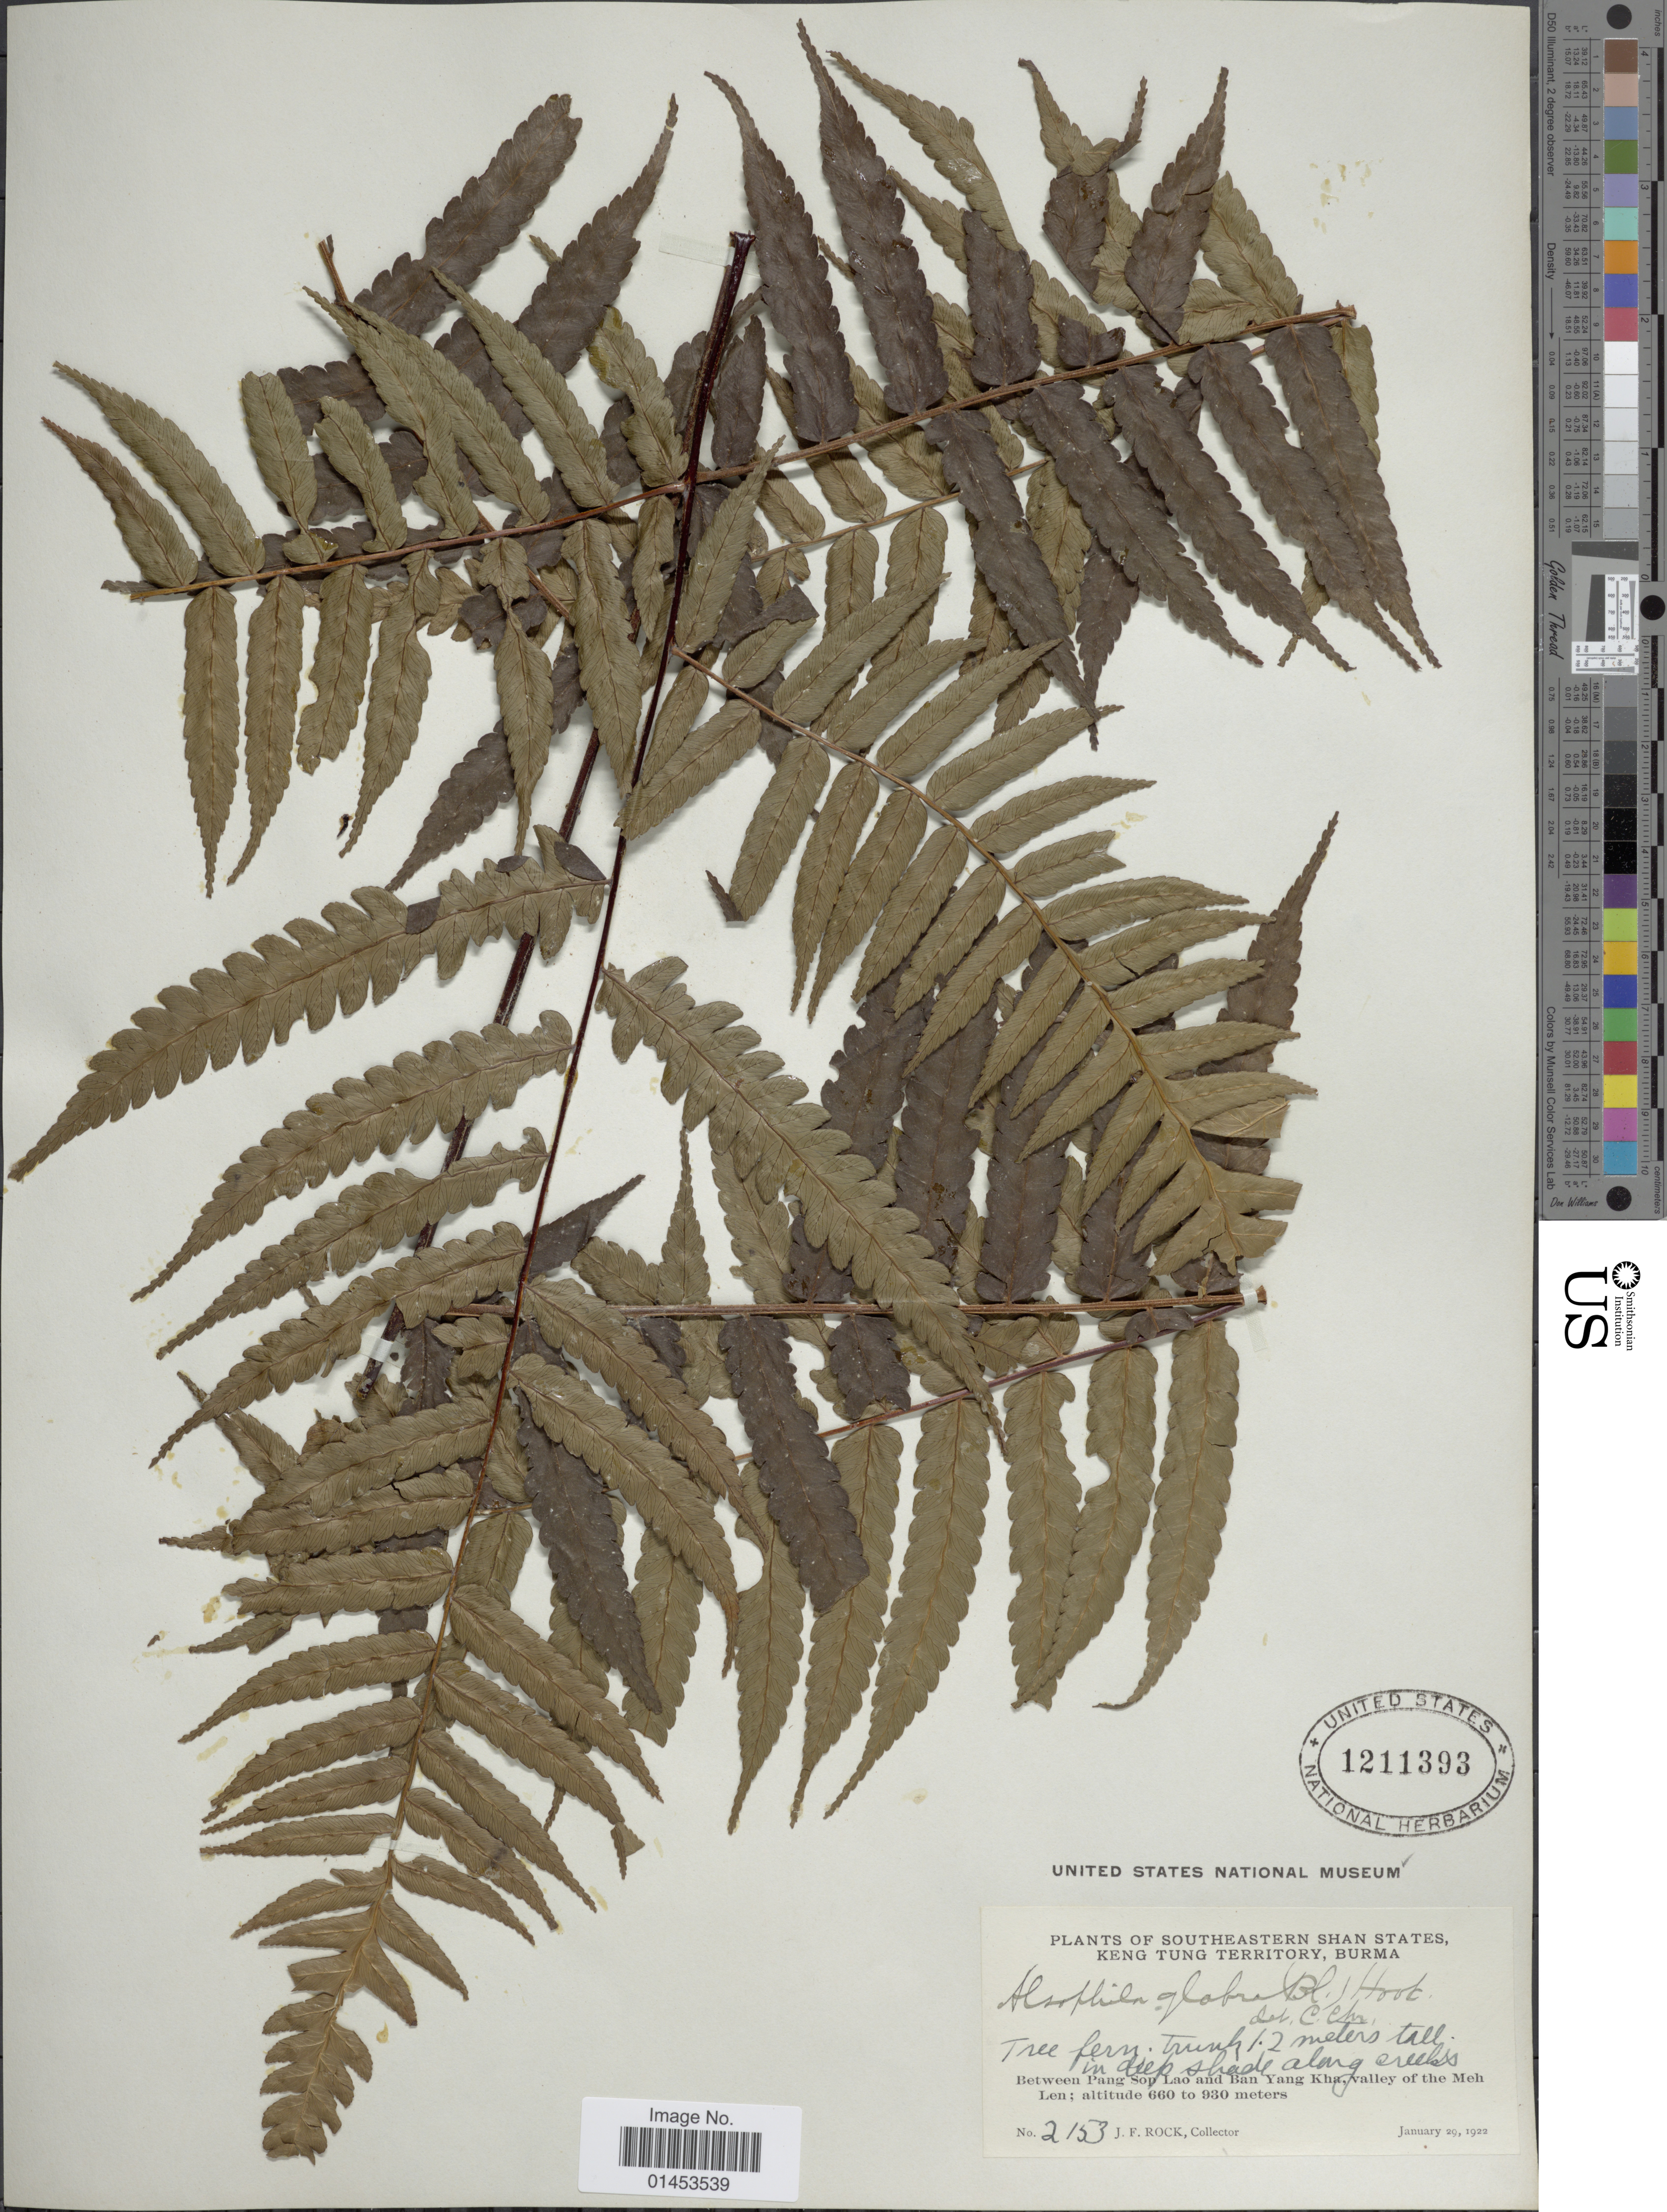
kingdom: Plantae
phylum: Tracheophyta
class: Polypodiopsida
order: Cyatheales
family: Cyatheaceae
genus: Cyathea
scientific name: Cyathea gigantea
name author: (Wall. ex Hook.) Holttum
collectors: J. Rock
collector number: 2153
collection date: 1922-01-29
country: Myanmar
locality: Southeastern Shan States, Keng Tung Territory, Burma, Between Pang Lao and Ban Yan Kha, valley of the Meh Len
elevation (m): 660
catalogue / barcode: US 1211393